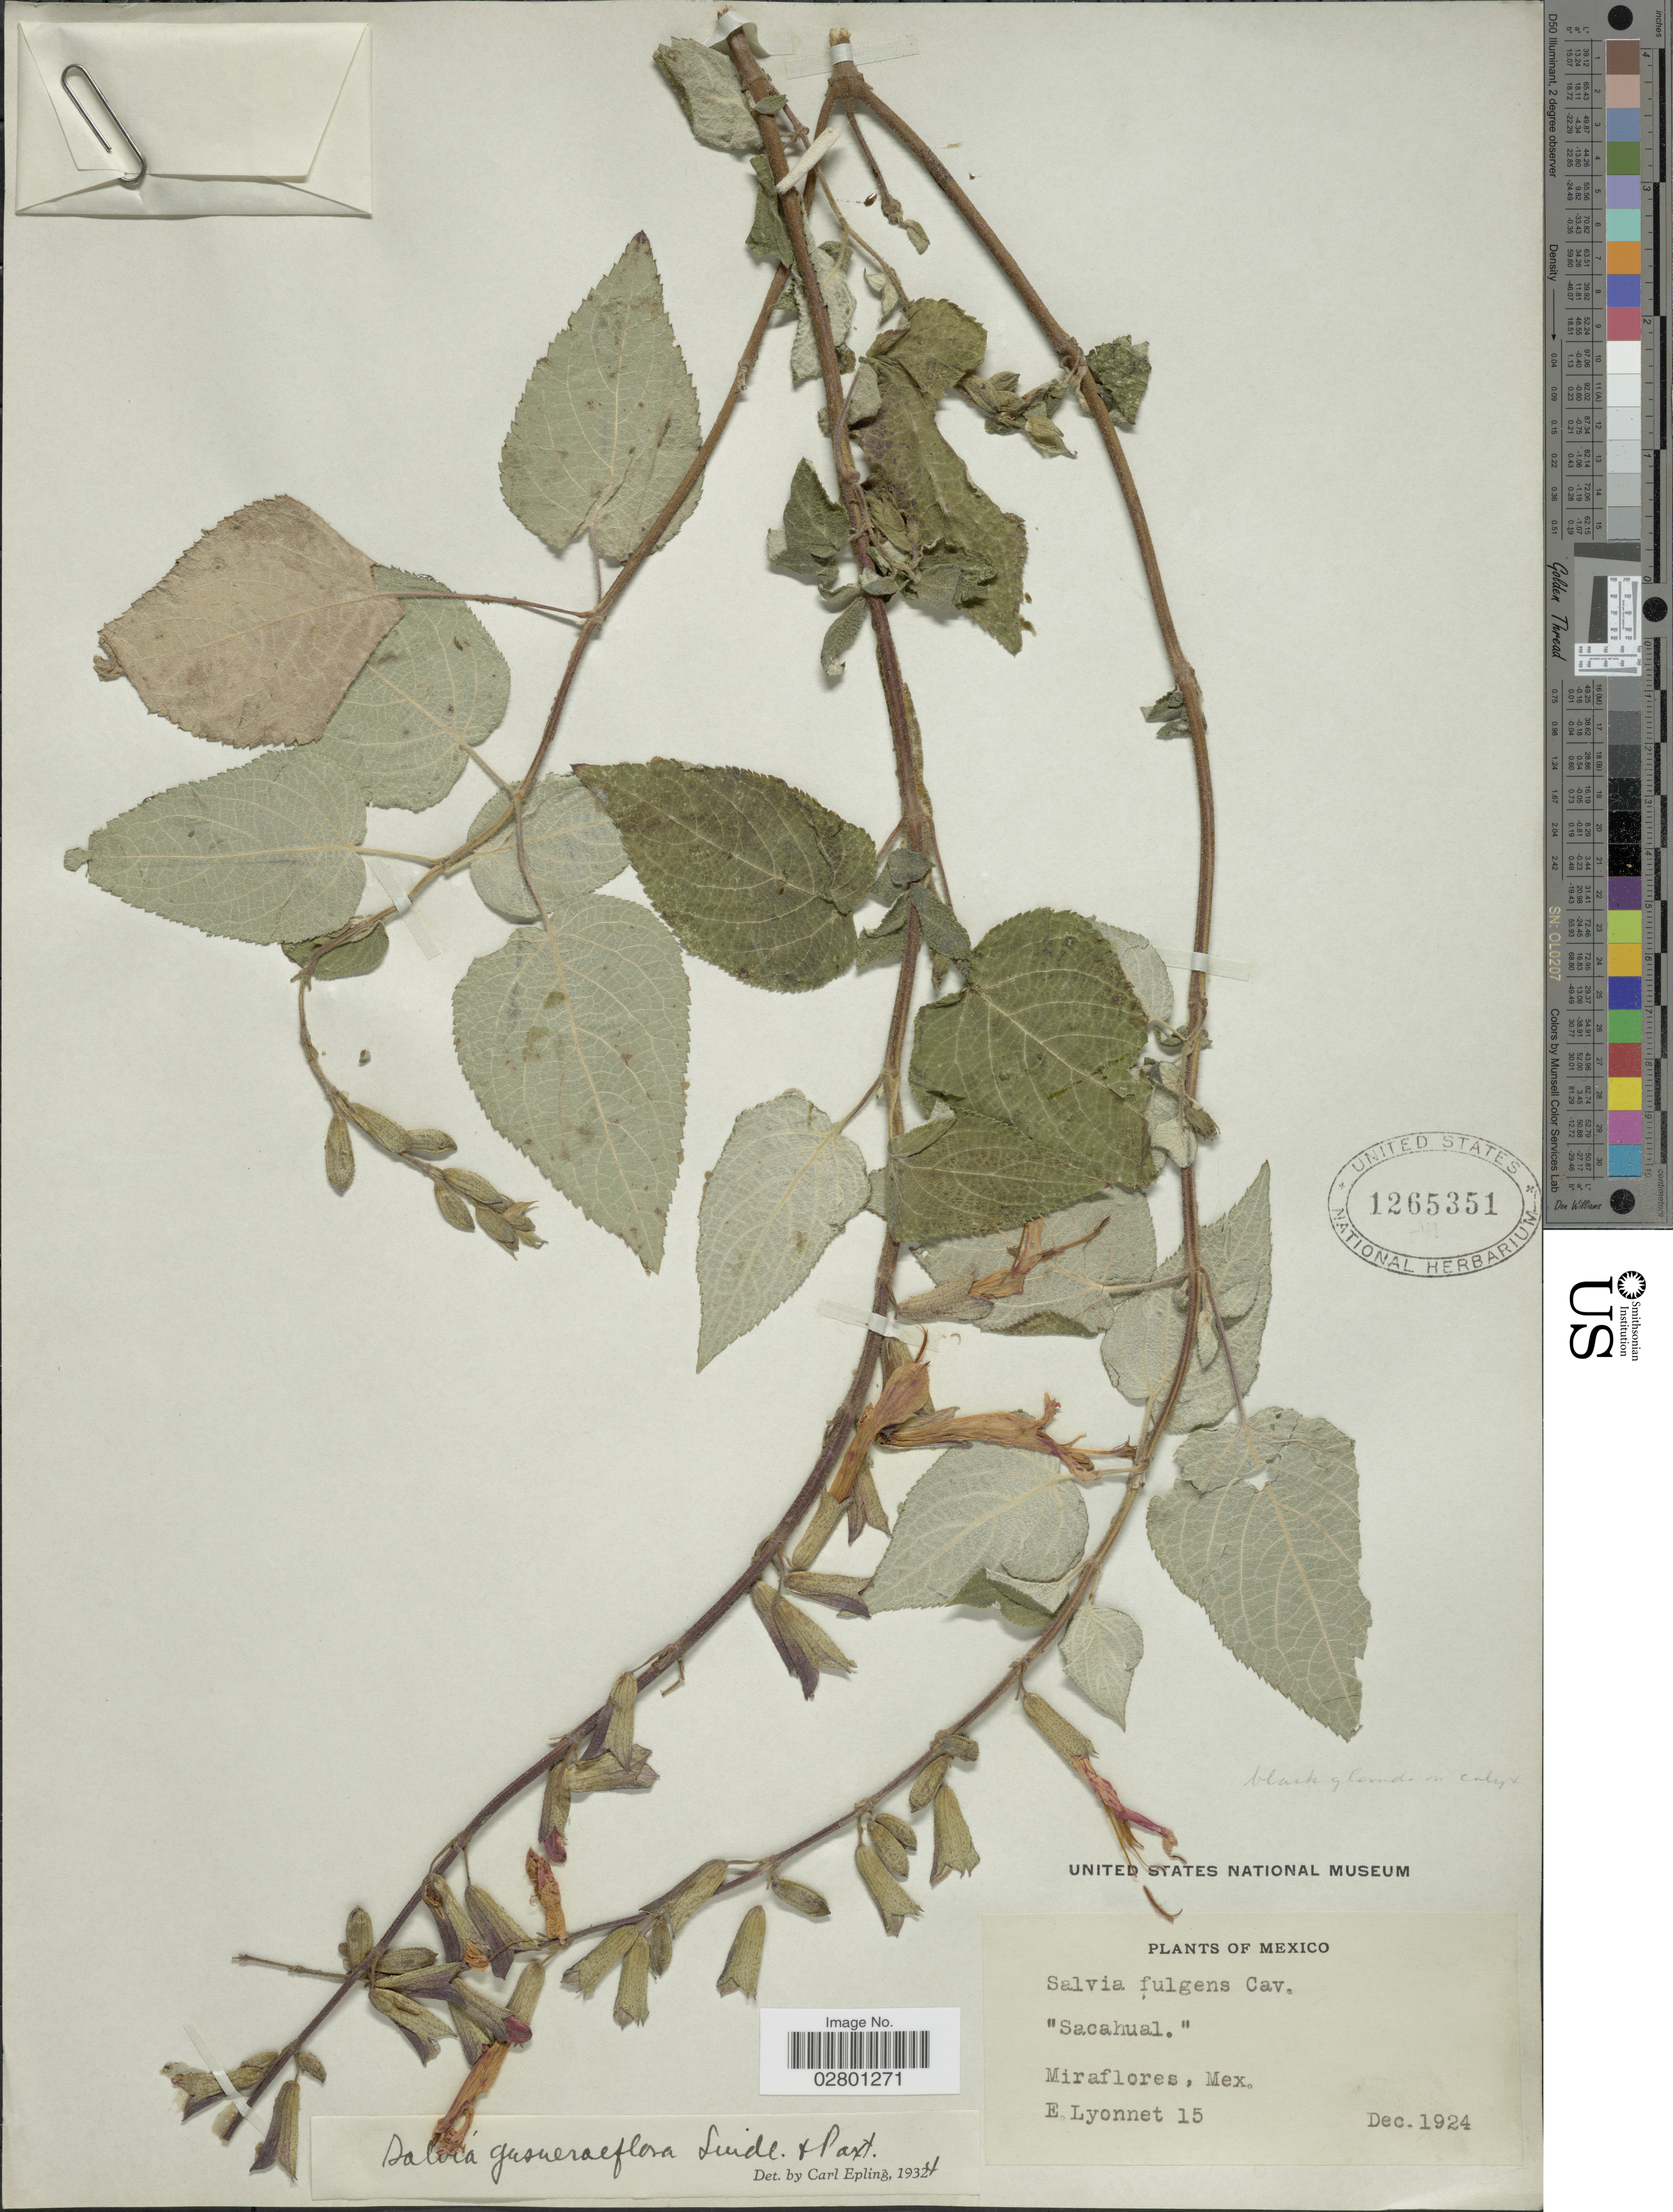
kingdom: Plantae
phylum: Tracheophyta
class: Magnoliopsida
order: Lamiales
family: Lamiaceae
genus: Salvia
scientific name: Salvia gesneriiflora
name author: Lindl. & Paxton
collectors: E. Lyonnet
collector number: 15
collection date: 1924-12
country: Mexico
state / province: México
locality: Miraflores.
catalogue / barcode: US 1265351